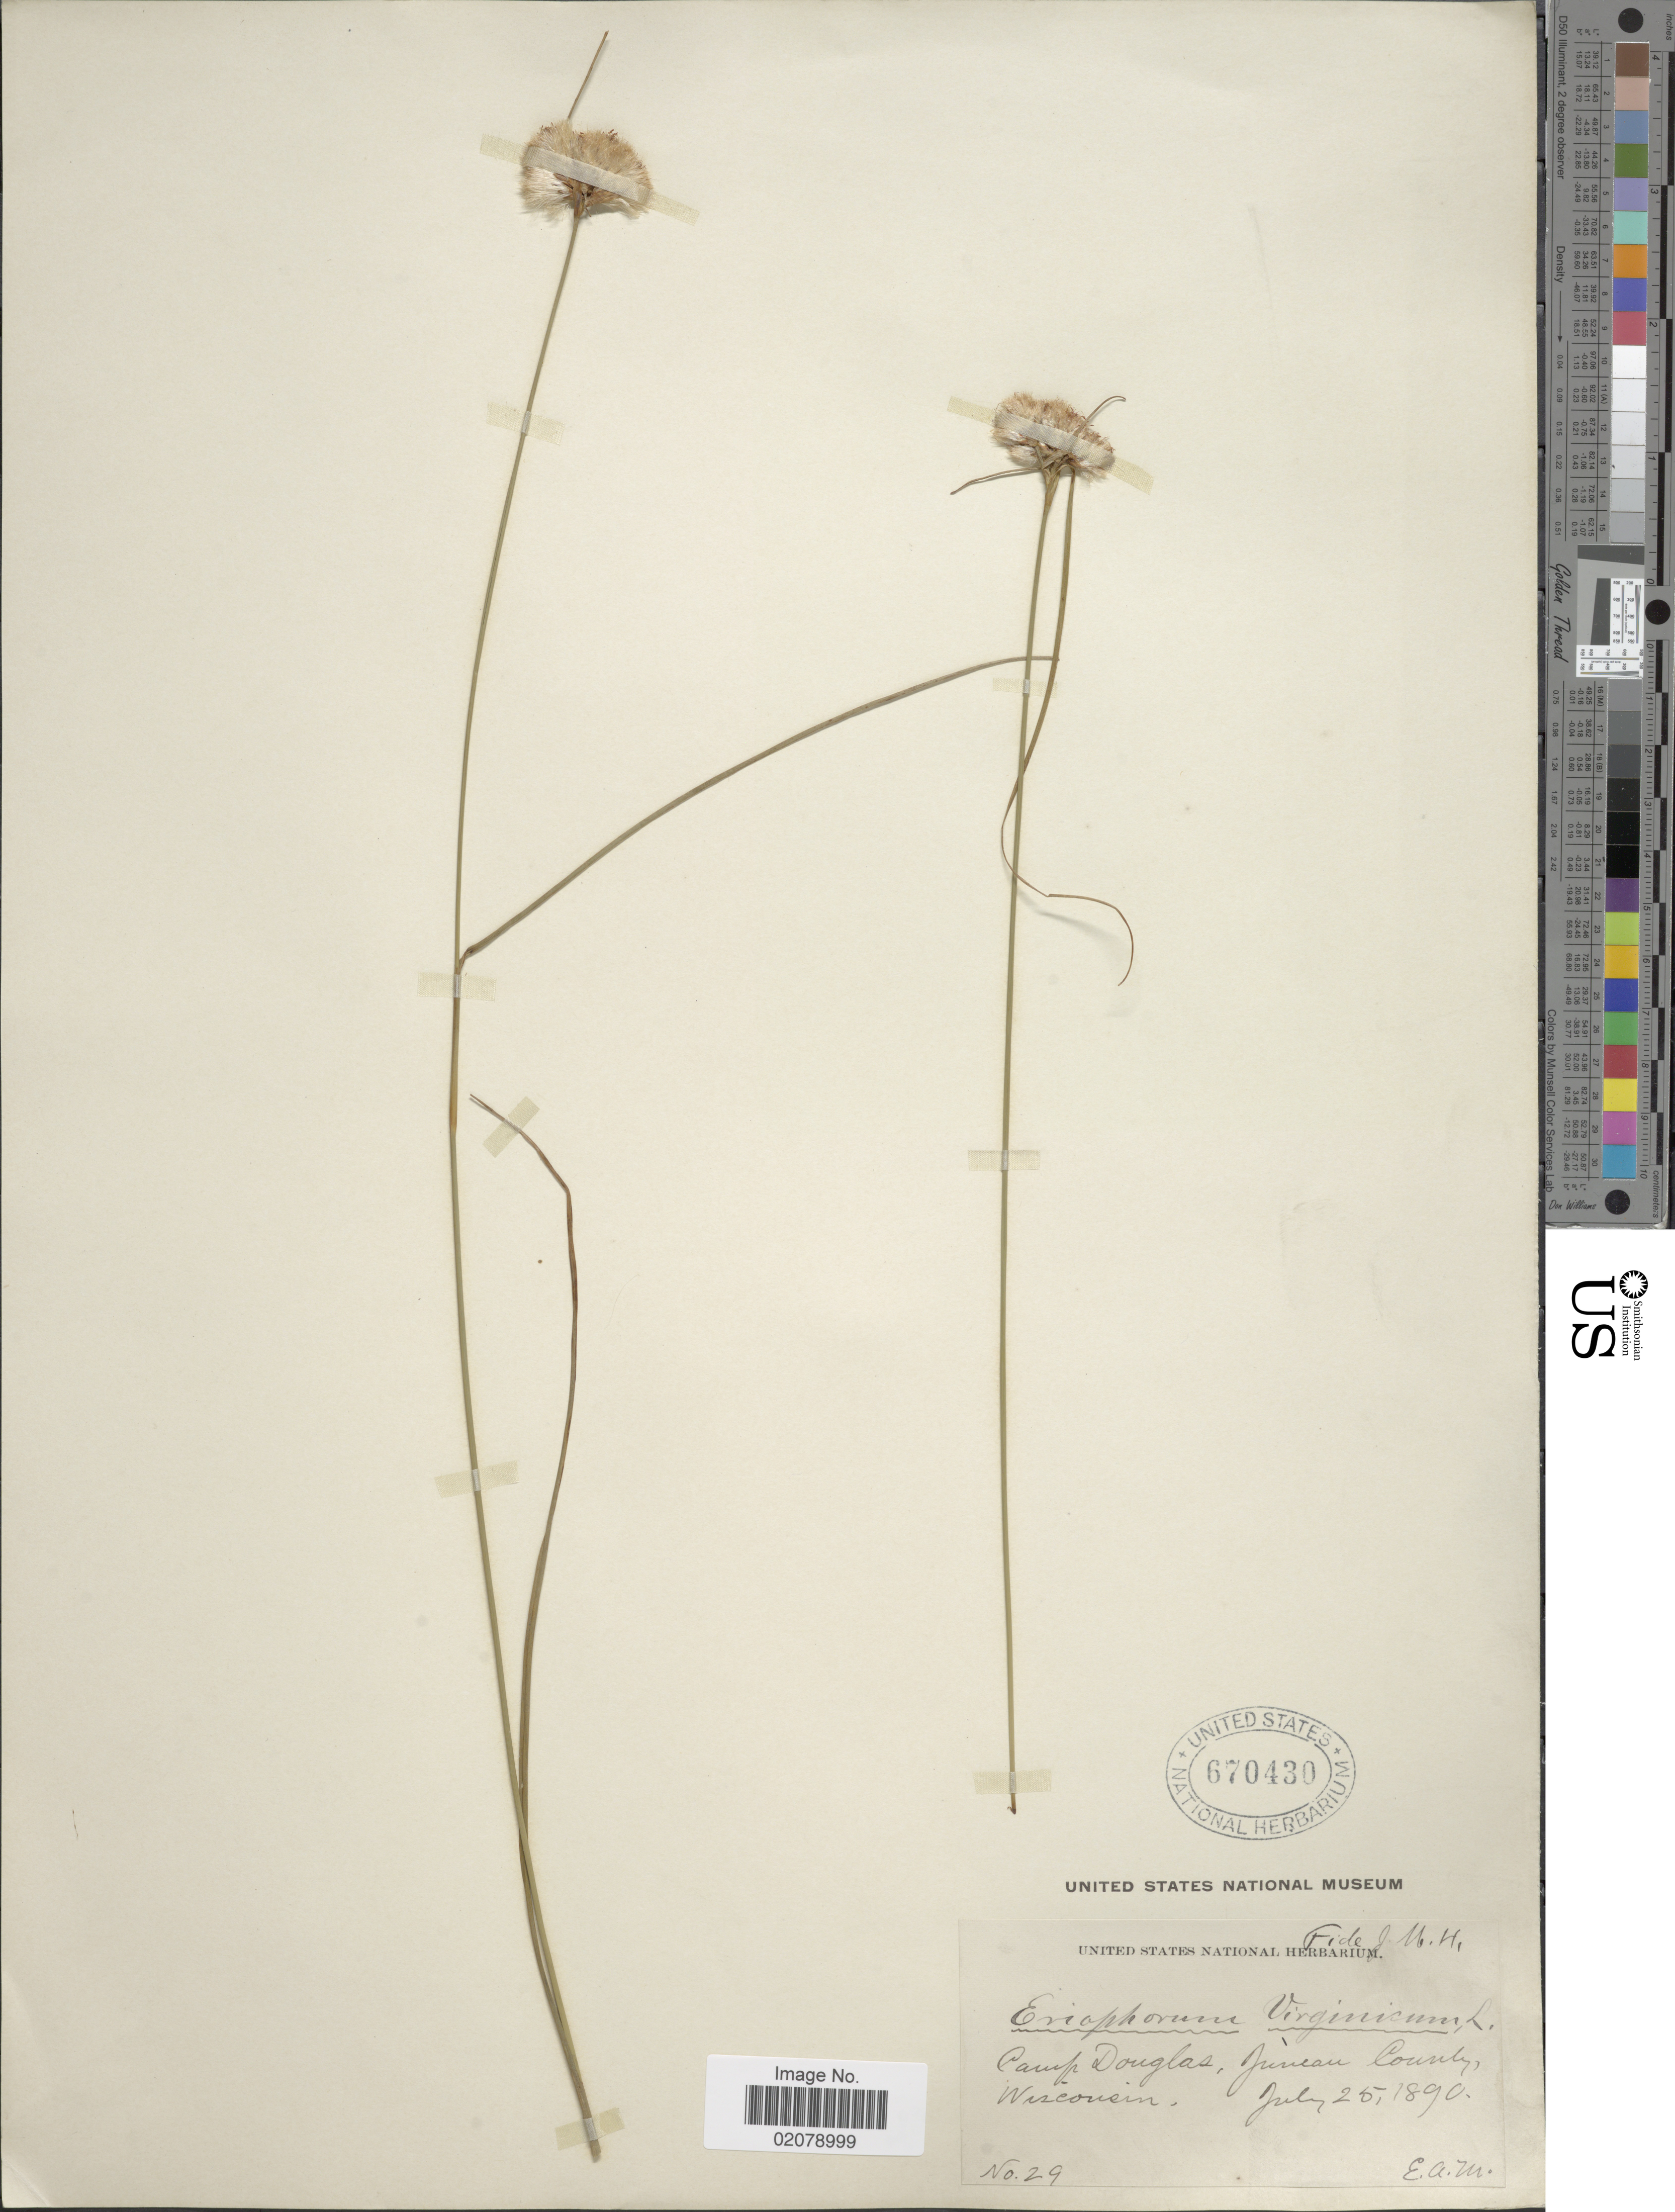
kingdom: Plantae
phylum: Tracheophyta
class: Liliopsida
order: Poales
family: Cyperaceae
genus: Eriophorum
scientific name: Eriophorum virginicum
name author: L.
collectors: E. A. M.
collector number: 29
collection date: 1890-07-25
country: United States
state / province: Wisconsin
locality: Camp Douglas, Juneau County, Wisconsin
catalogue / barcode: US 670430